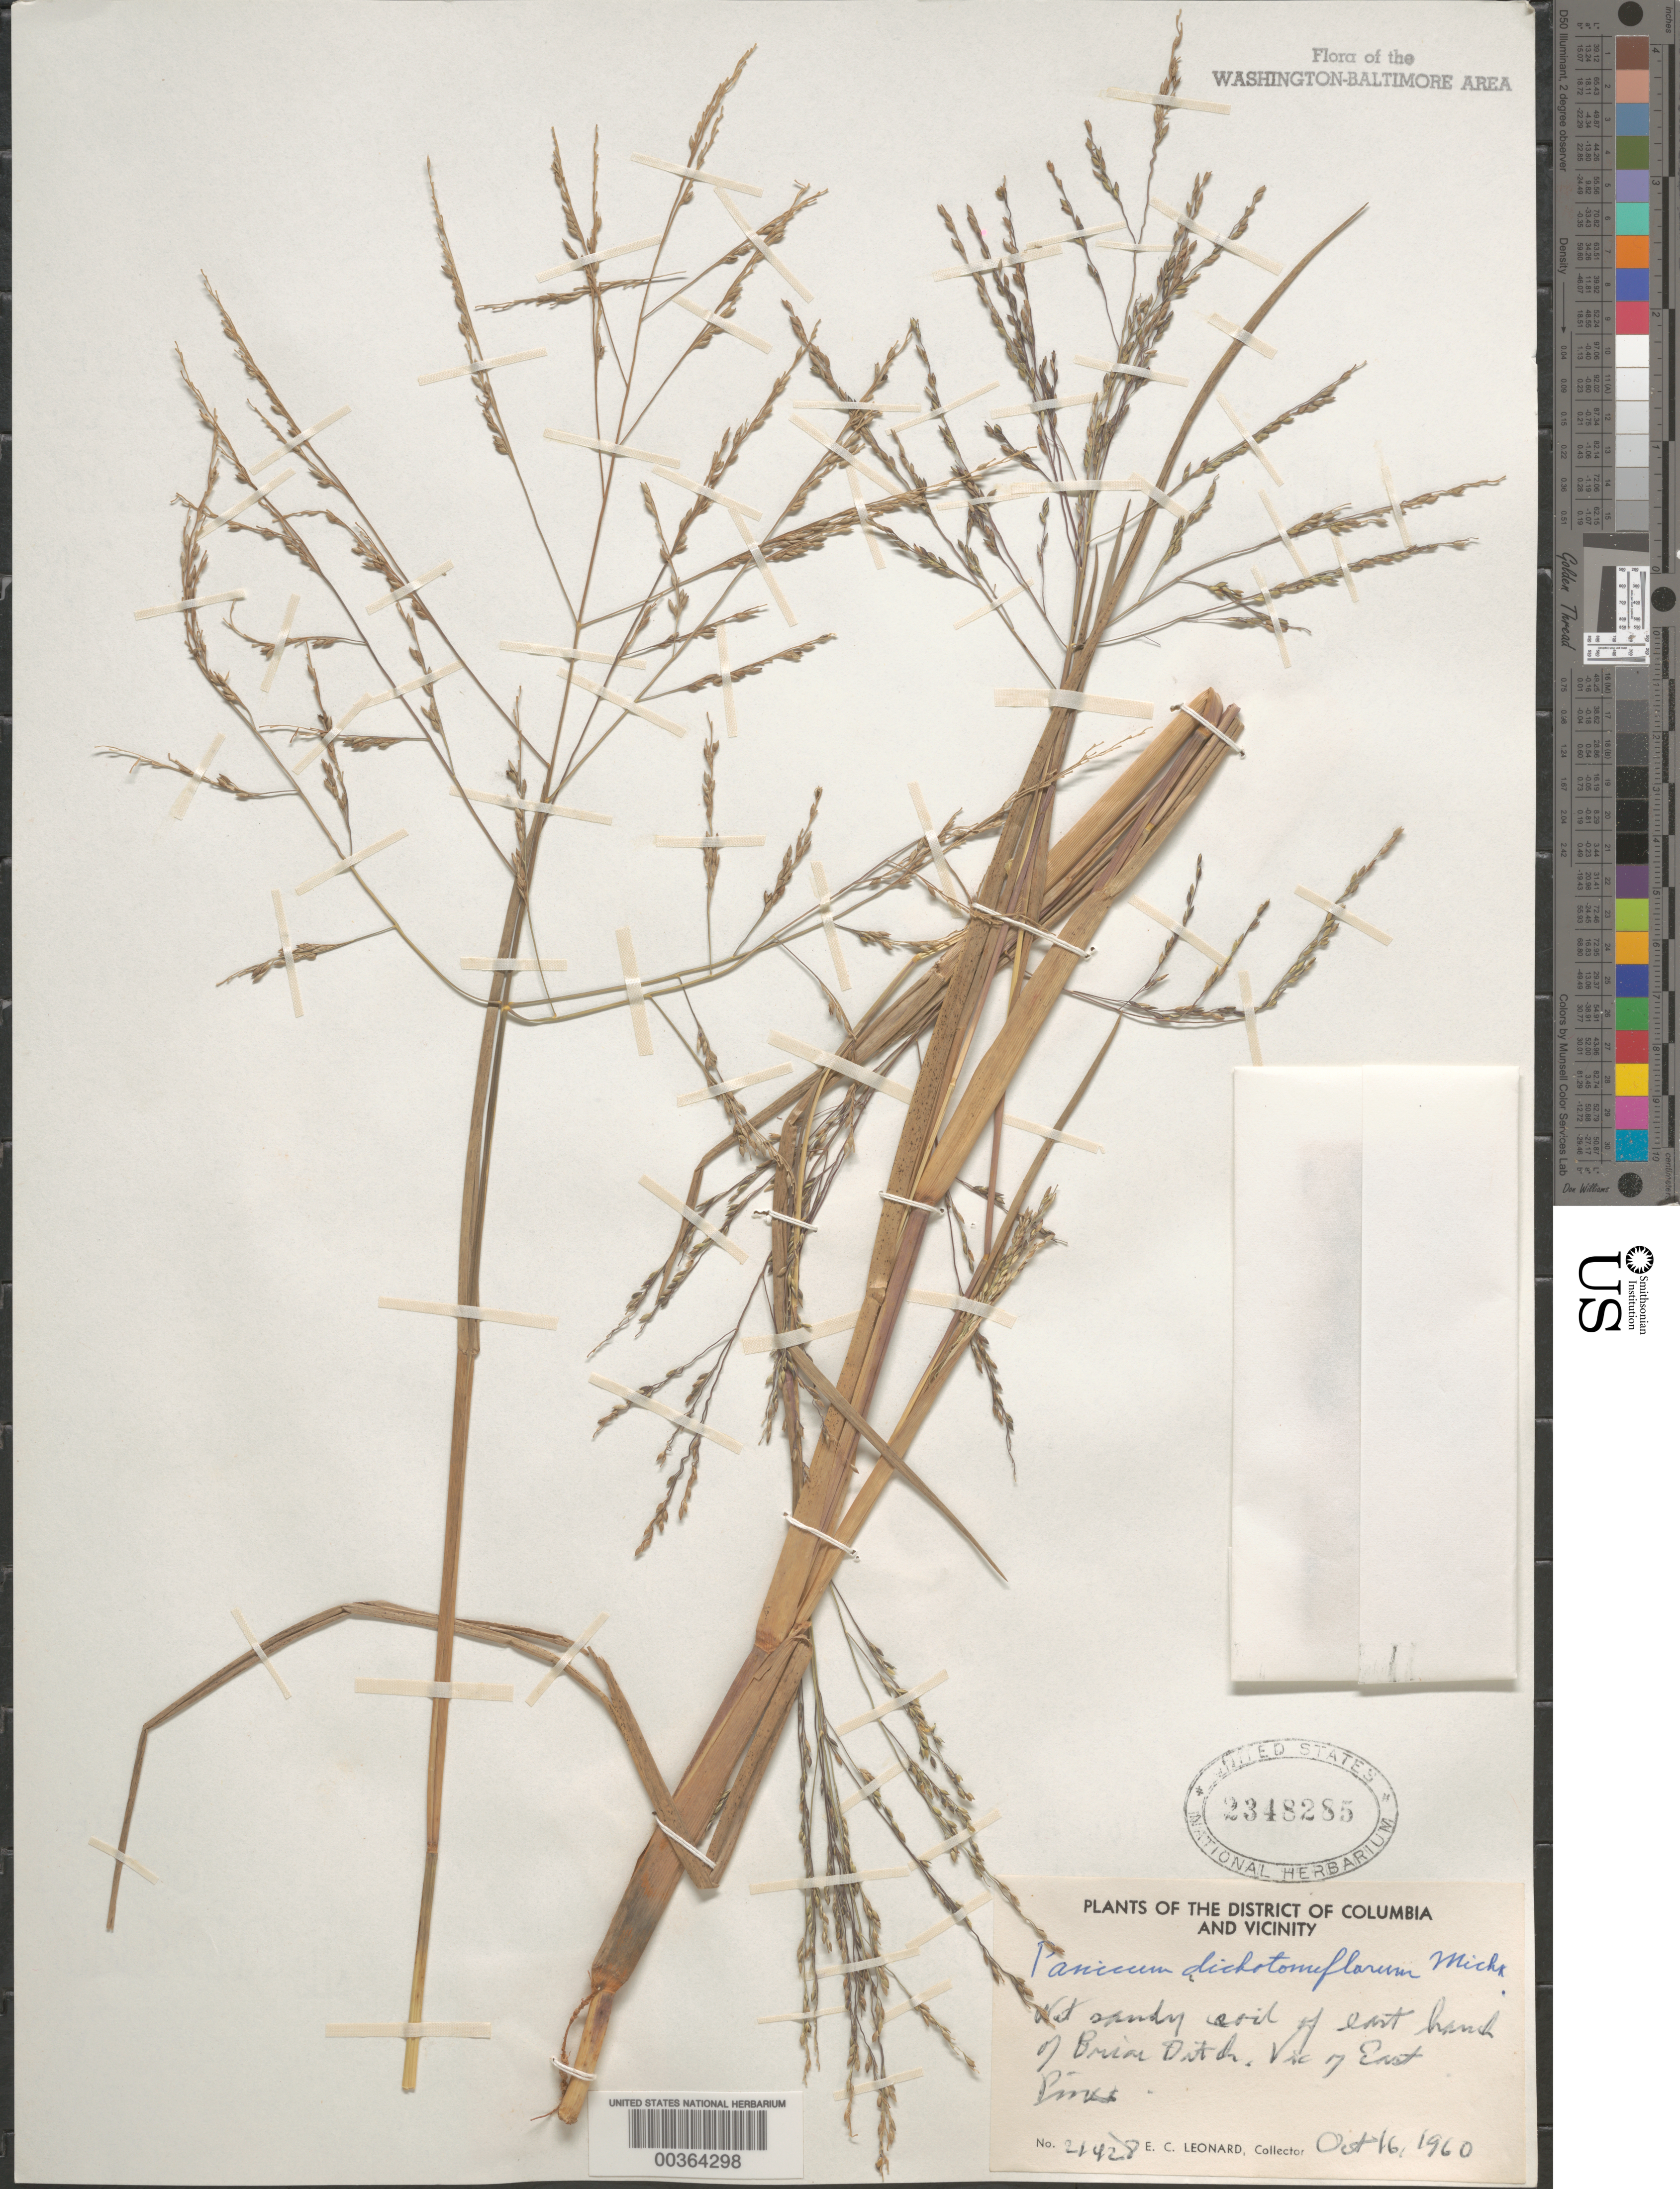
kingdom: Plantae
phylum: Tracheophyta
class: Liliopsida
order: Poales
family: Poaceae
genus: Panicum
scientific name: Panicum dichotomiflorum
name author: Michx.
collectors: E. C. Leonard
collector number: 21428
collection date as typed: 16 Oct 1960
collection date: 1960-10-16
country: United States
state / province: Maryland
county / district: Prince George's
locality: Briar Ditch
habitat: Wet sandy soil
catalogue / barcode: US 2348285